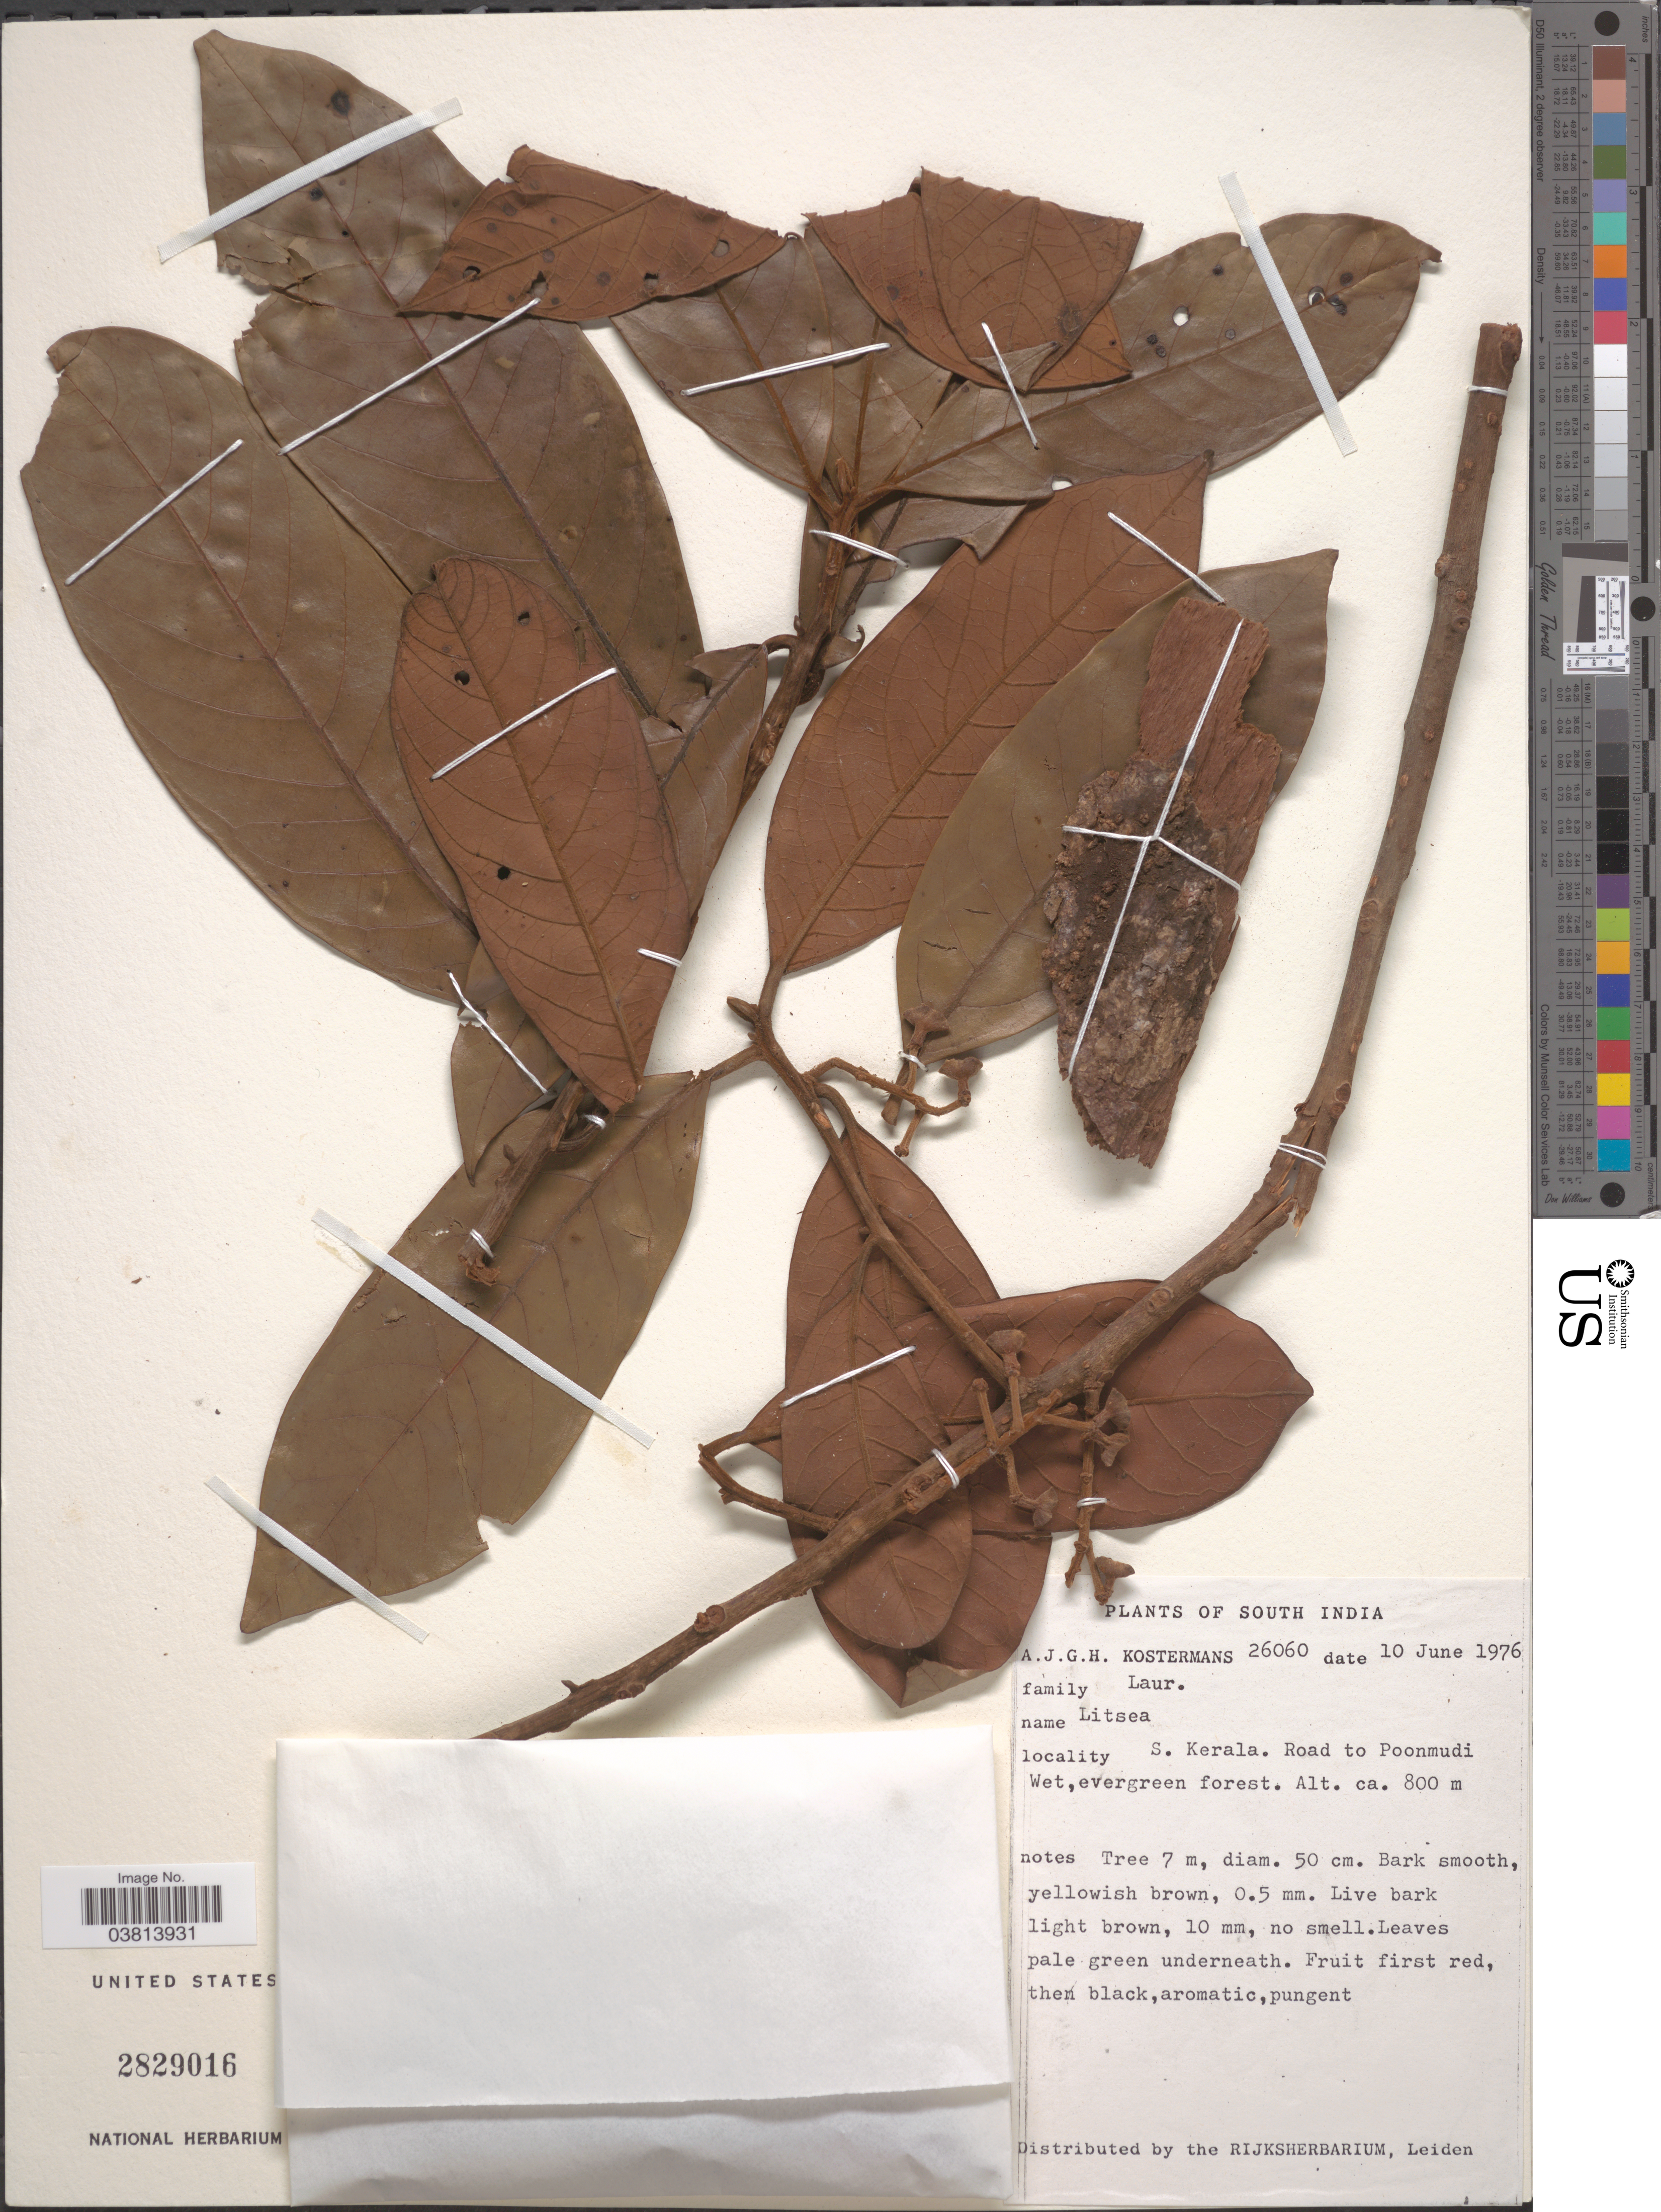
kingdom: Plantae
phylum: Tracheophyta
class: Magnoliopsida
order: Laurales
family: Lauraceae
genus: Litsea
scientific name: Litsea sp.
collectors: A. J. G. Kostermans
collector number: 26060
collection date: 1976-06-10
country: India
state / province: Kerala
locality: South India. S. Kerala. Road to Poonmudi.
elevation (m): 800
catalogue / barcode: US 2829016